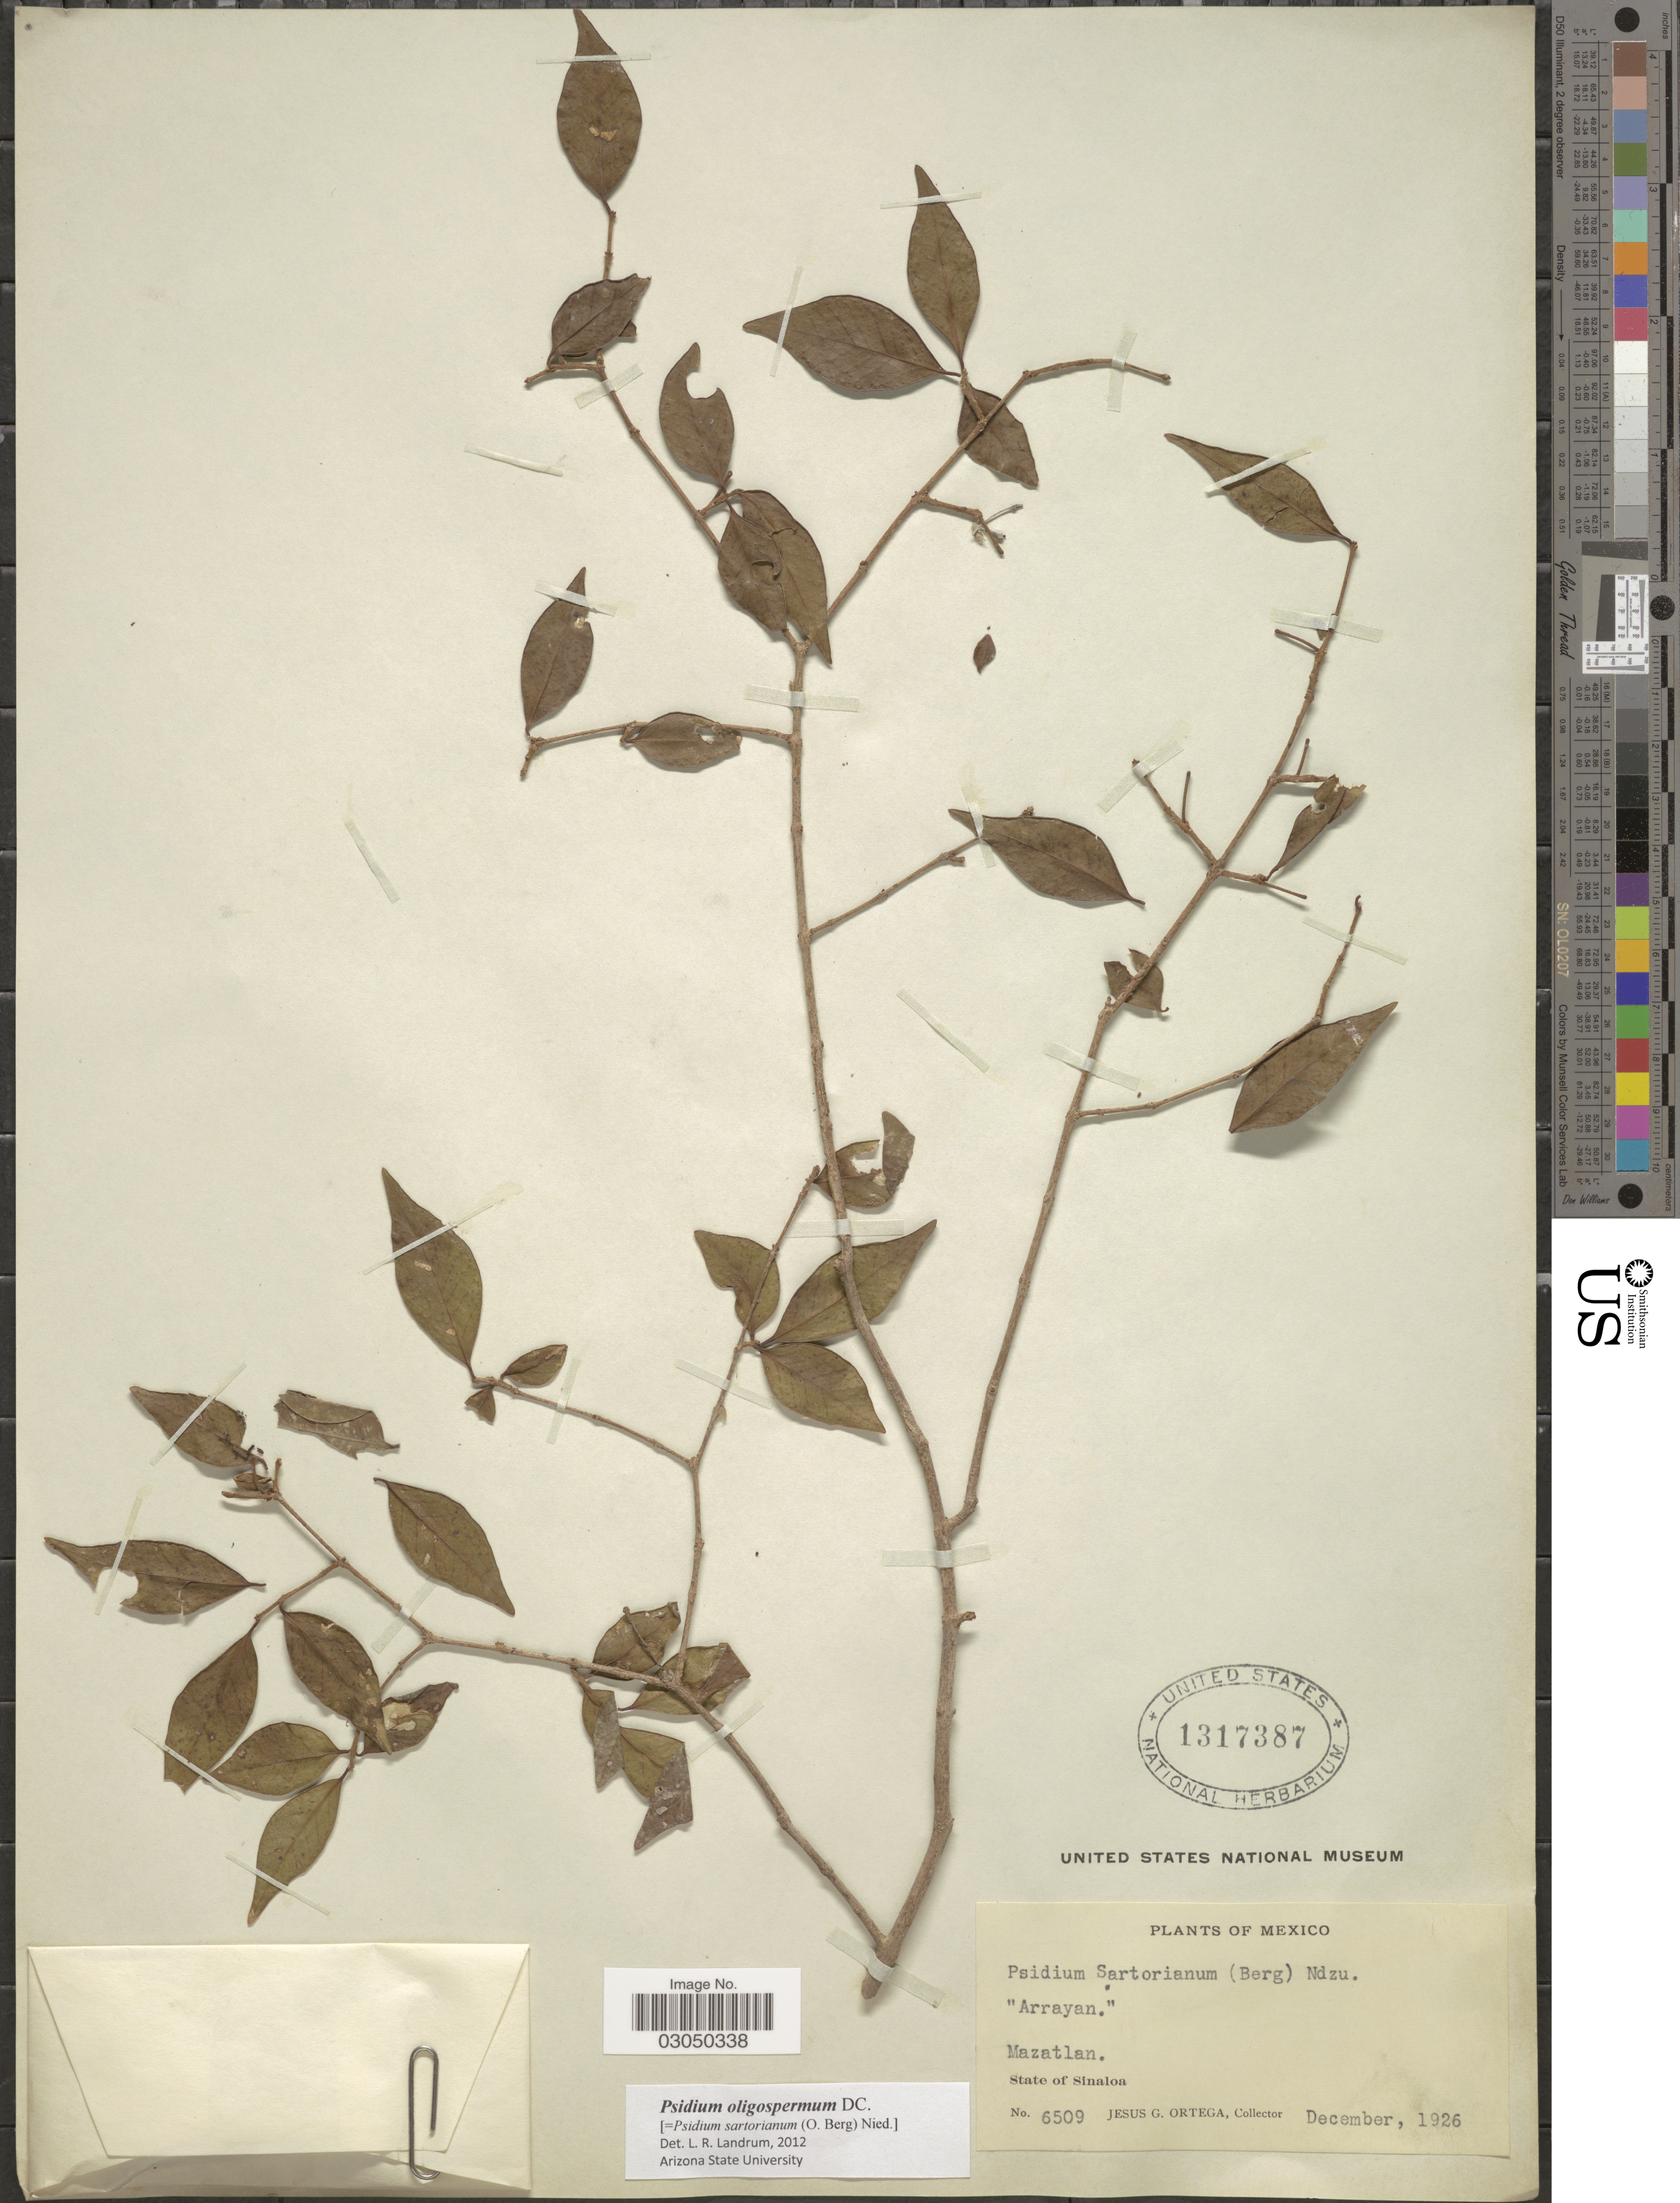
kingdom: Plantae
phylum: Tracheophyta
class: Magnoliopsida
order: Myrtales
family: Myrtaceae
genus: Psidium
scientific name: Psidium oligospermum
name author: Mart. ex DC.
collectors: J. Ortega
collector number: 6509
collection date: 1926-12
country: Mexico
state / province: Sinaloa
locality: Mazatlan. State of Sinaloa.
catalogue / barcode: US 1317387